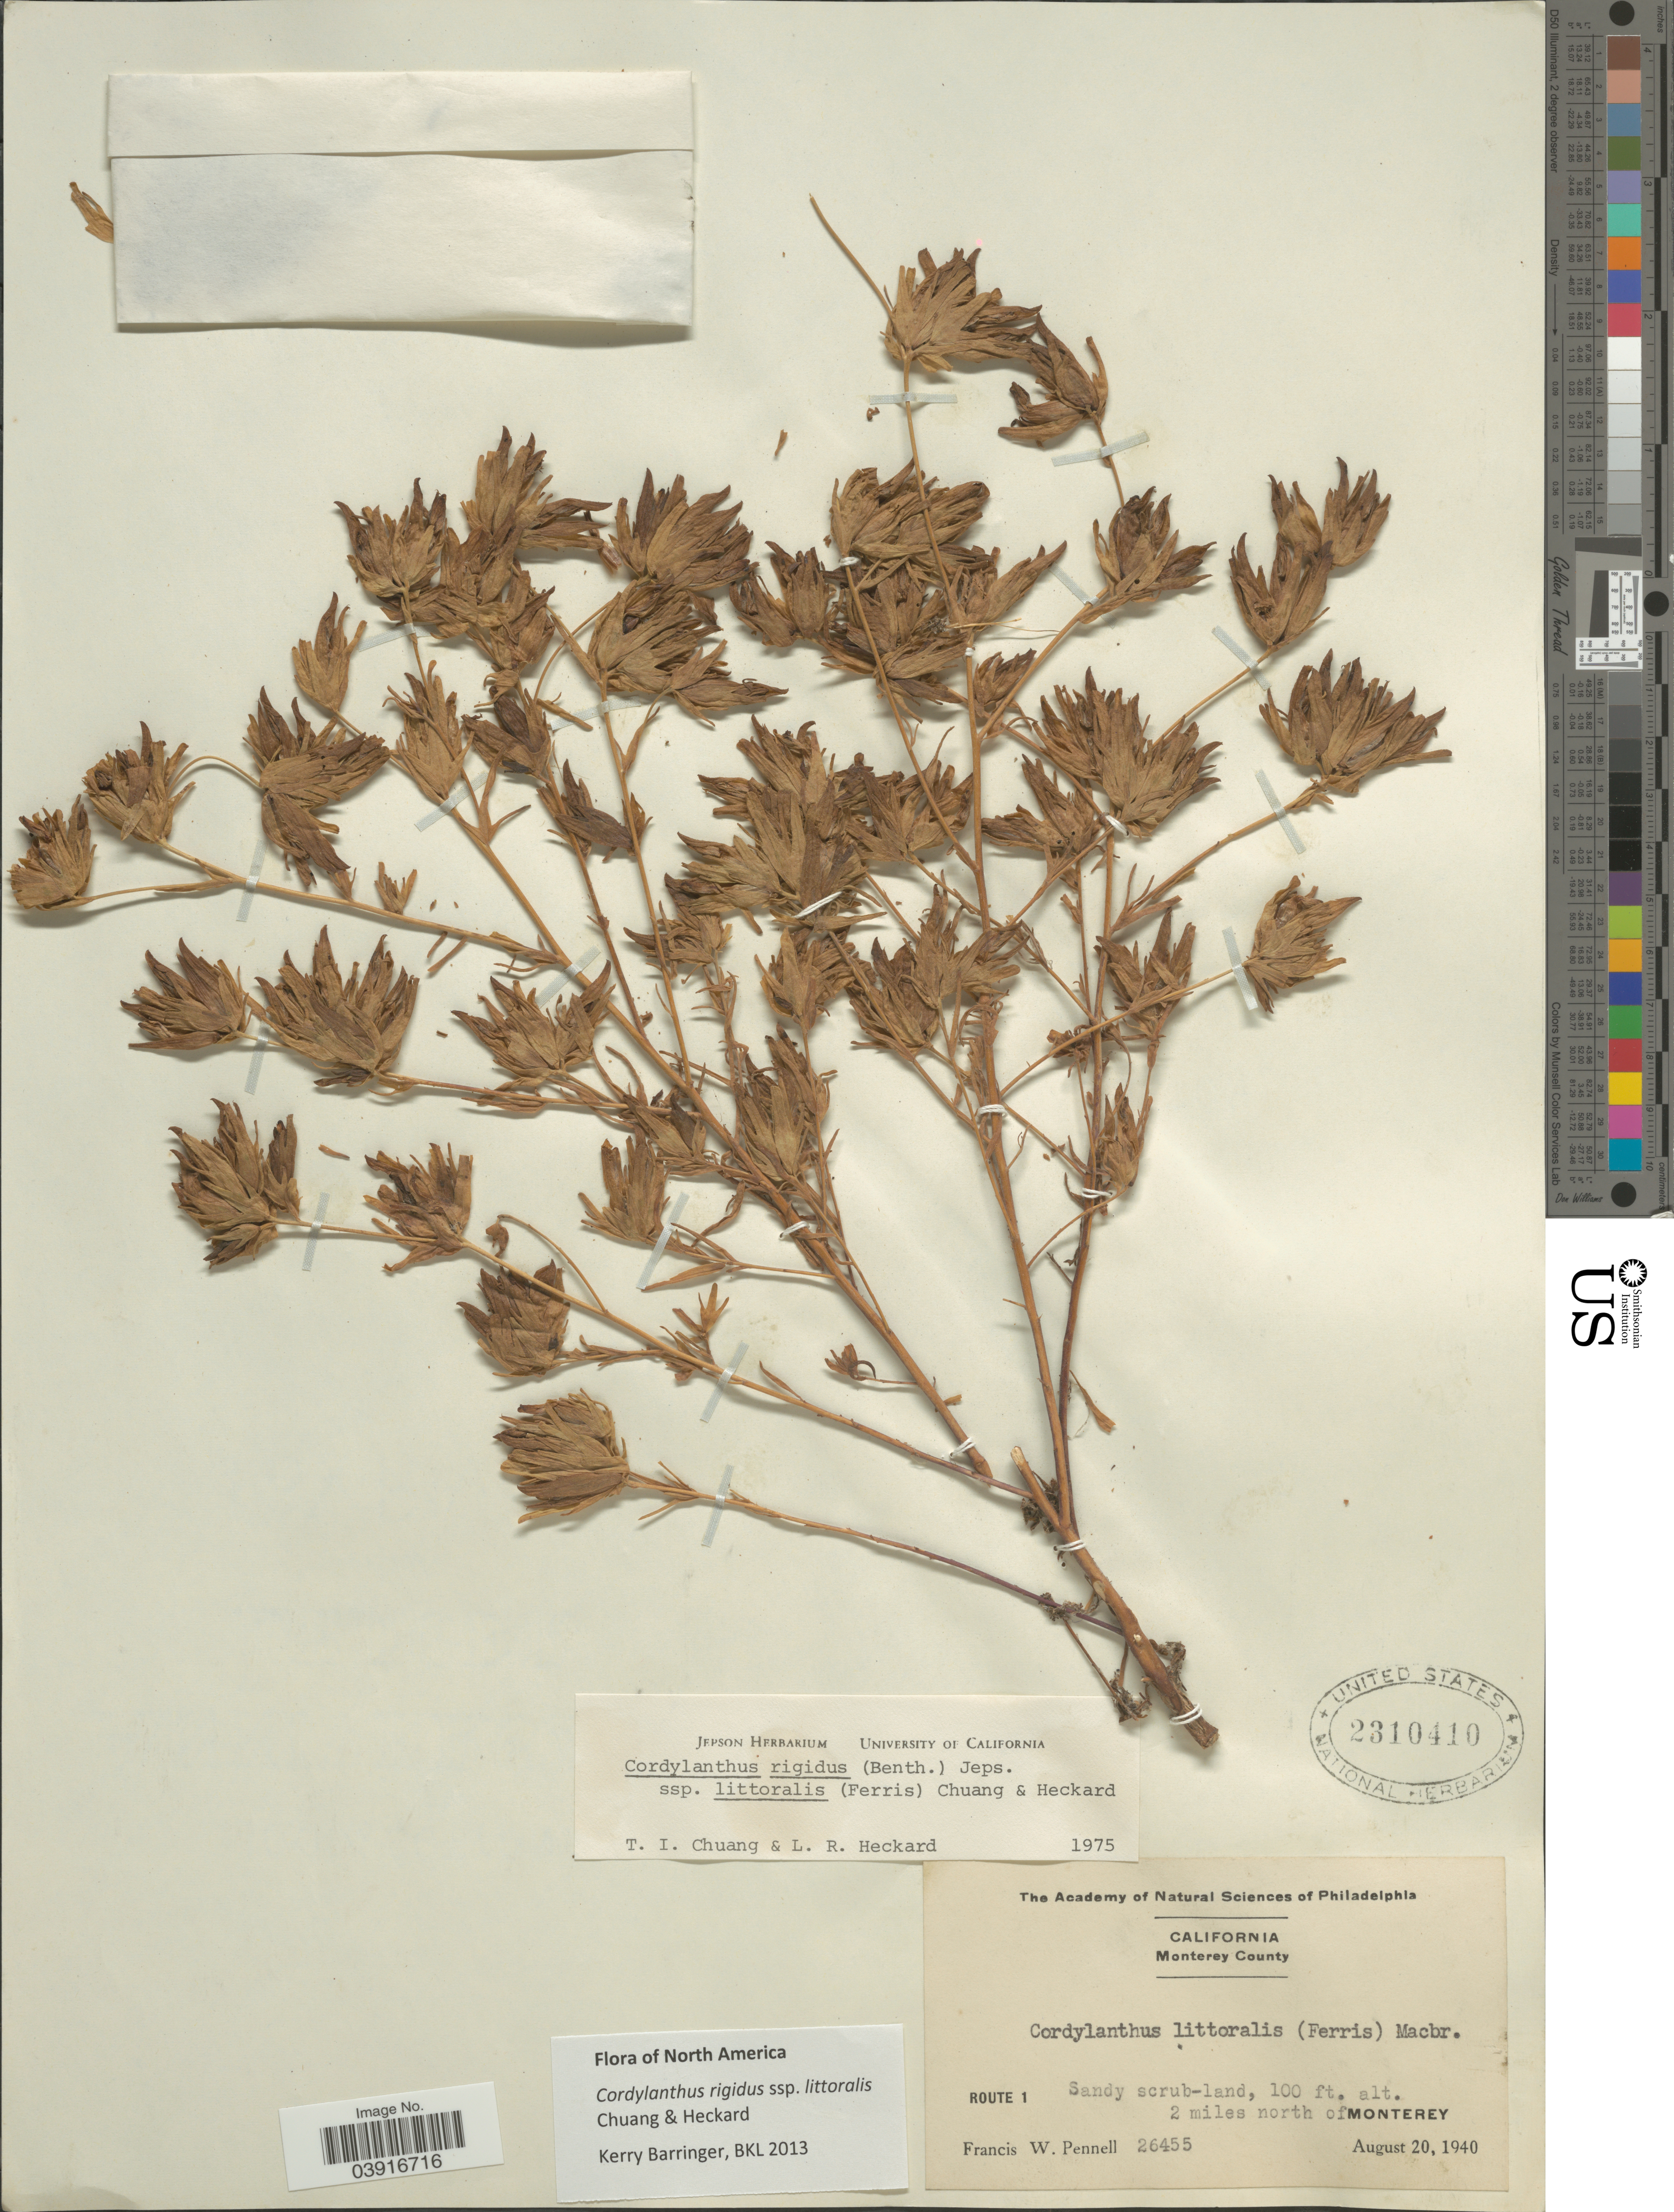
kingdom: Plantae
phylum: Tracheophyta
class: Magnoliopsida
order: Lamiales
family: Orobanchaceae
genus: Cordylanthus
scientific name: Cordylanthus rigidus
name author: (Benth.) Jeps.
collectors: F. W. Pennell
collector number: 26455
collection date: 1940-08-20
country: United States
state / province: California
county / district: Monterey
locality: Monterey County. Route 1. Sandy scrub-land, 2 miles north of Monterey.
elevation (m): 30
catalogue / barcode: US 2310410